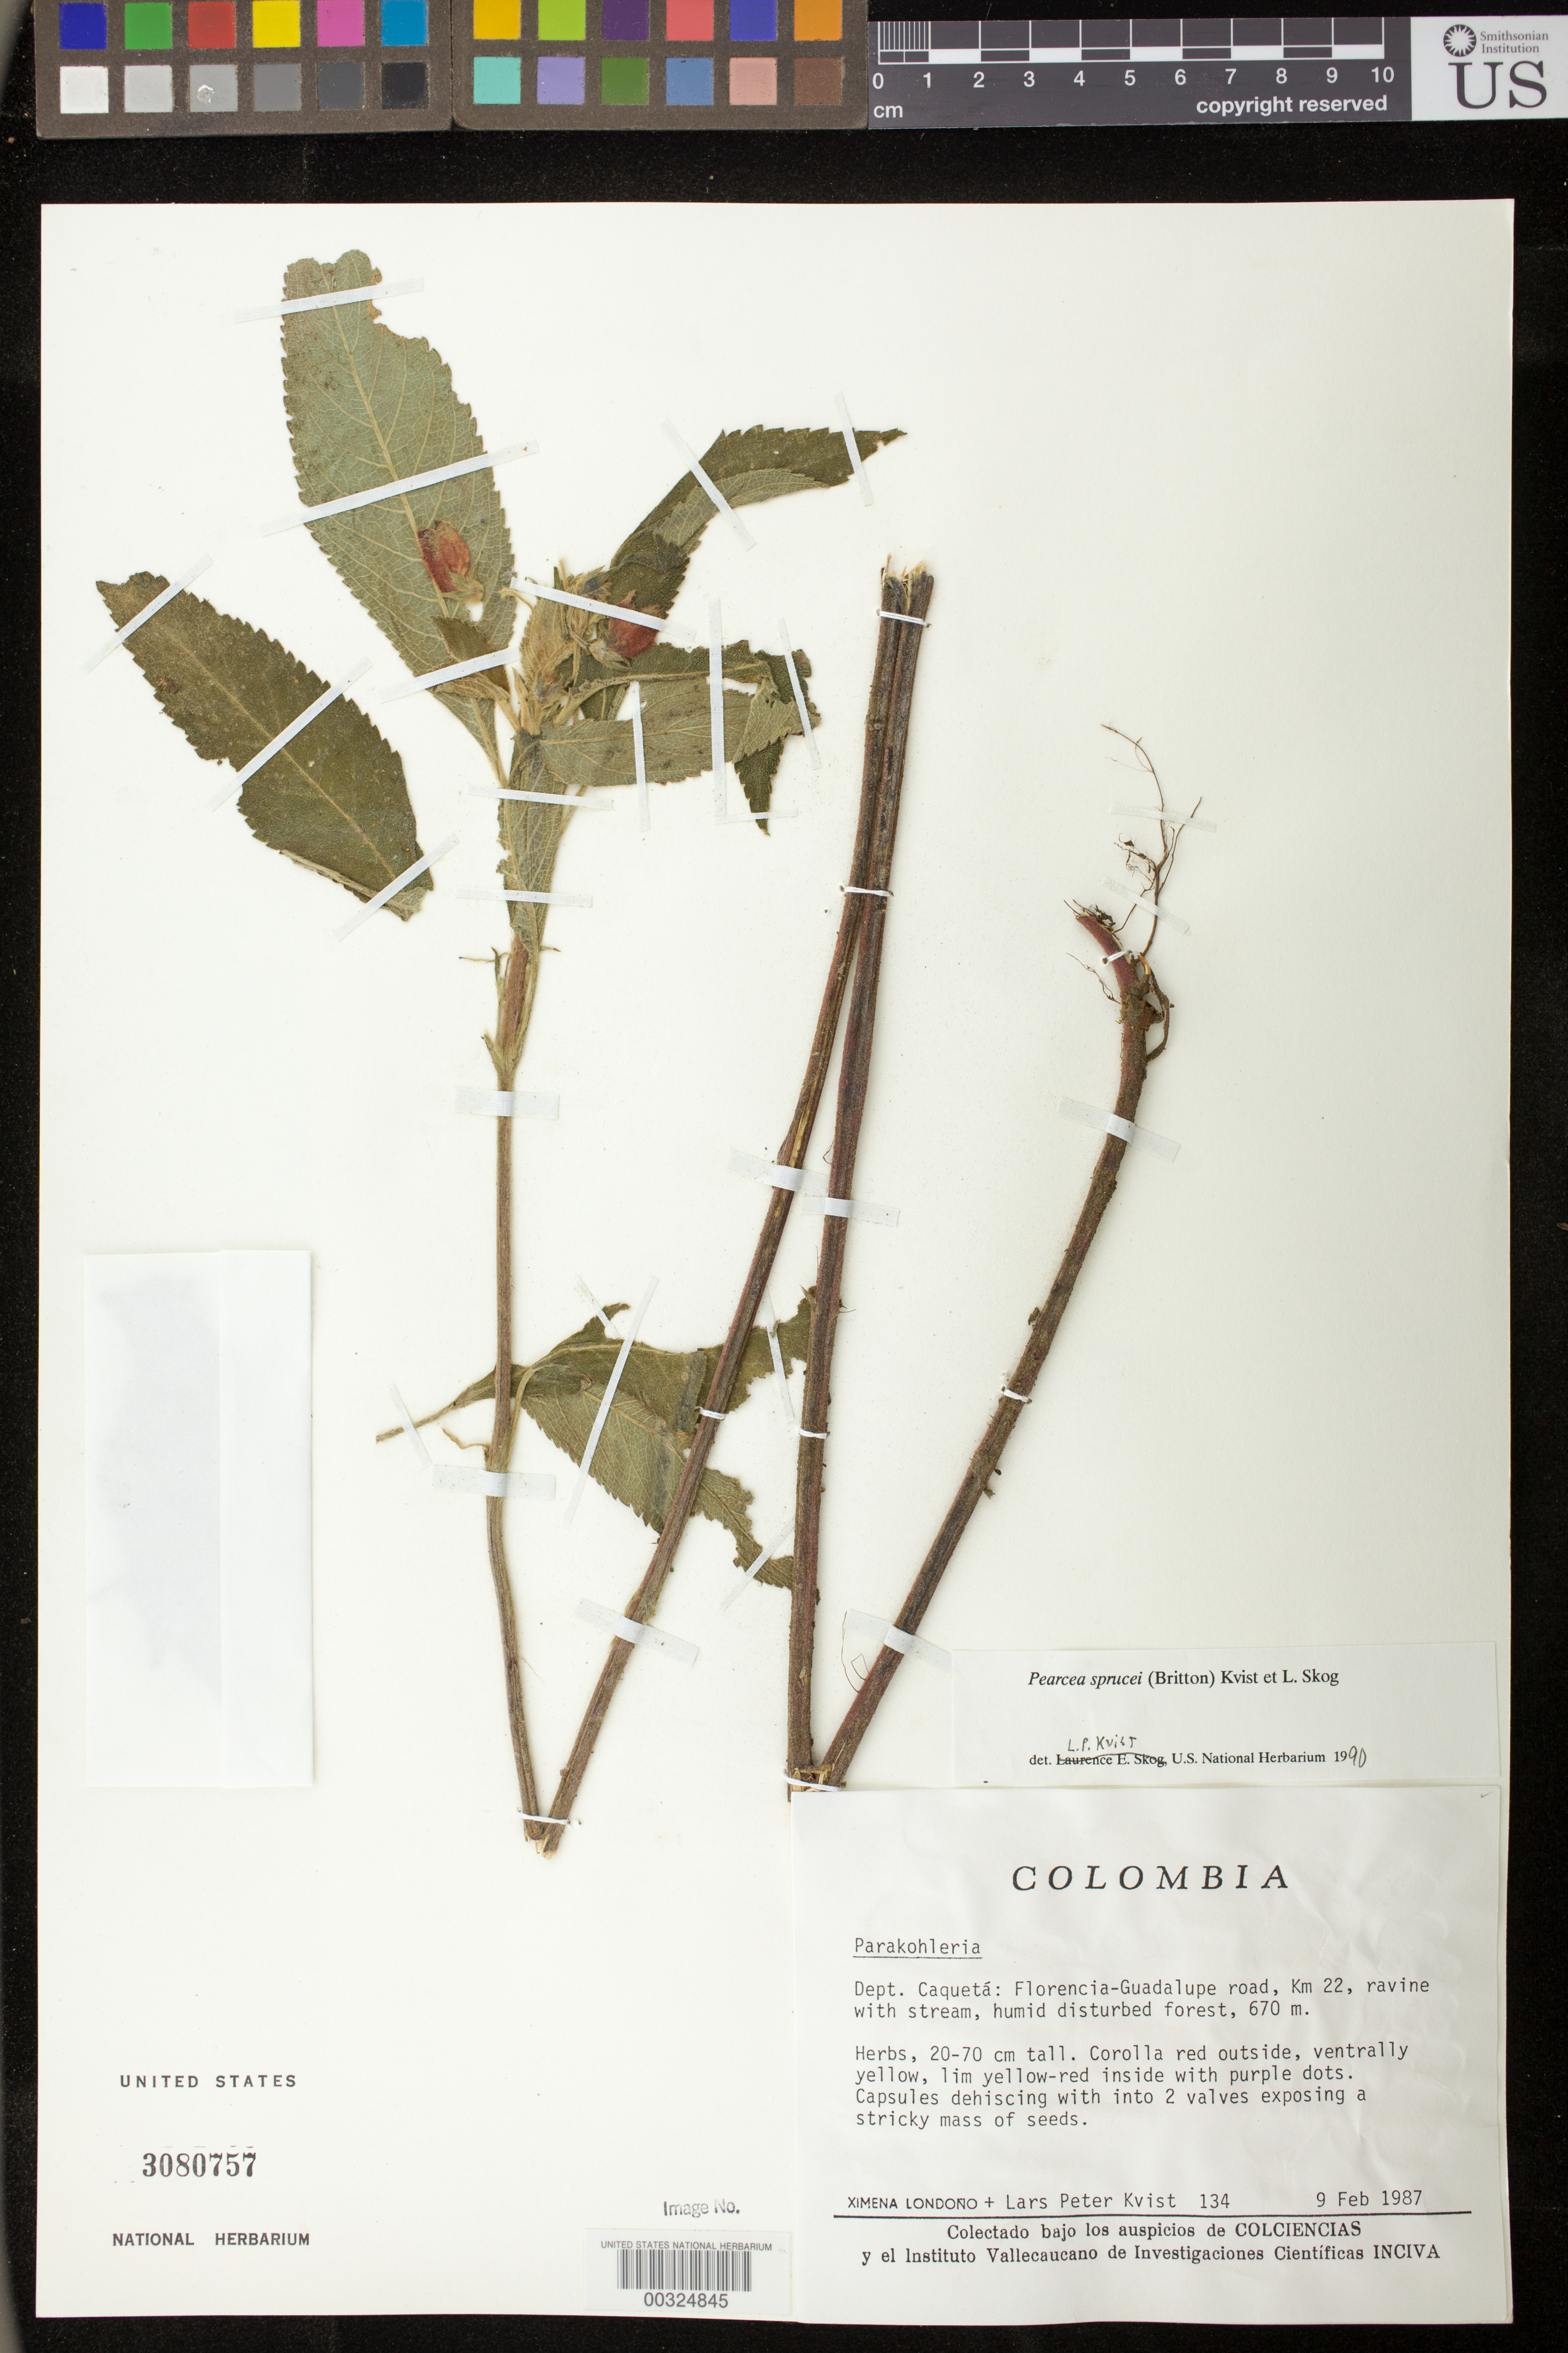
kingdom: Plantae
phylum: Tracheophyta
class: Magnoliopsida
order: Lamiales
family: Gesneriaceae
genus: Pearcea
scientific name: Pearcea sprucei var. sprucei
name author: (Britton ex Rusby) L.P. Kvist & L.E. Skog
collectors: X. Londoño & L. P. Kvist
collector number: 134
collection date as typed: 09 Feb 1987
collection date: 1987-02-09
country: Colombia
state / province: Caquetá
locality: Florencia - Guadalupe road, km 22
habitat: ravine with stream, humid disturbed forest;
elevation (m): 670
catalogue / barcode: US 3080757